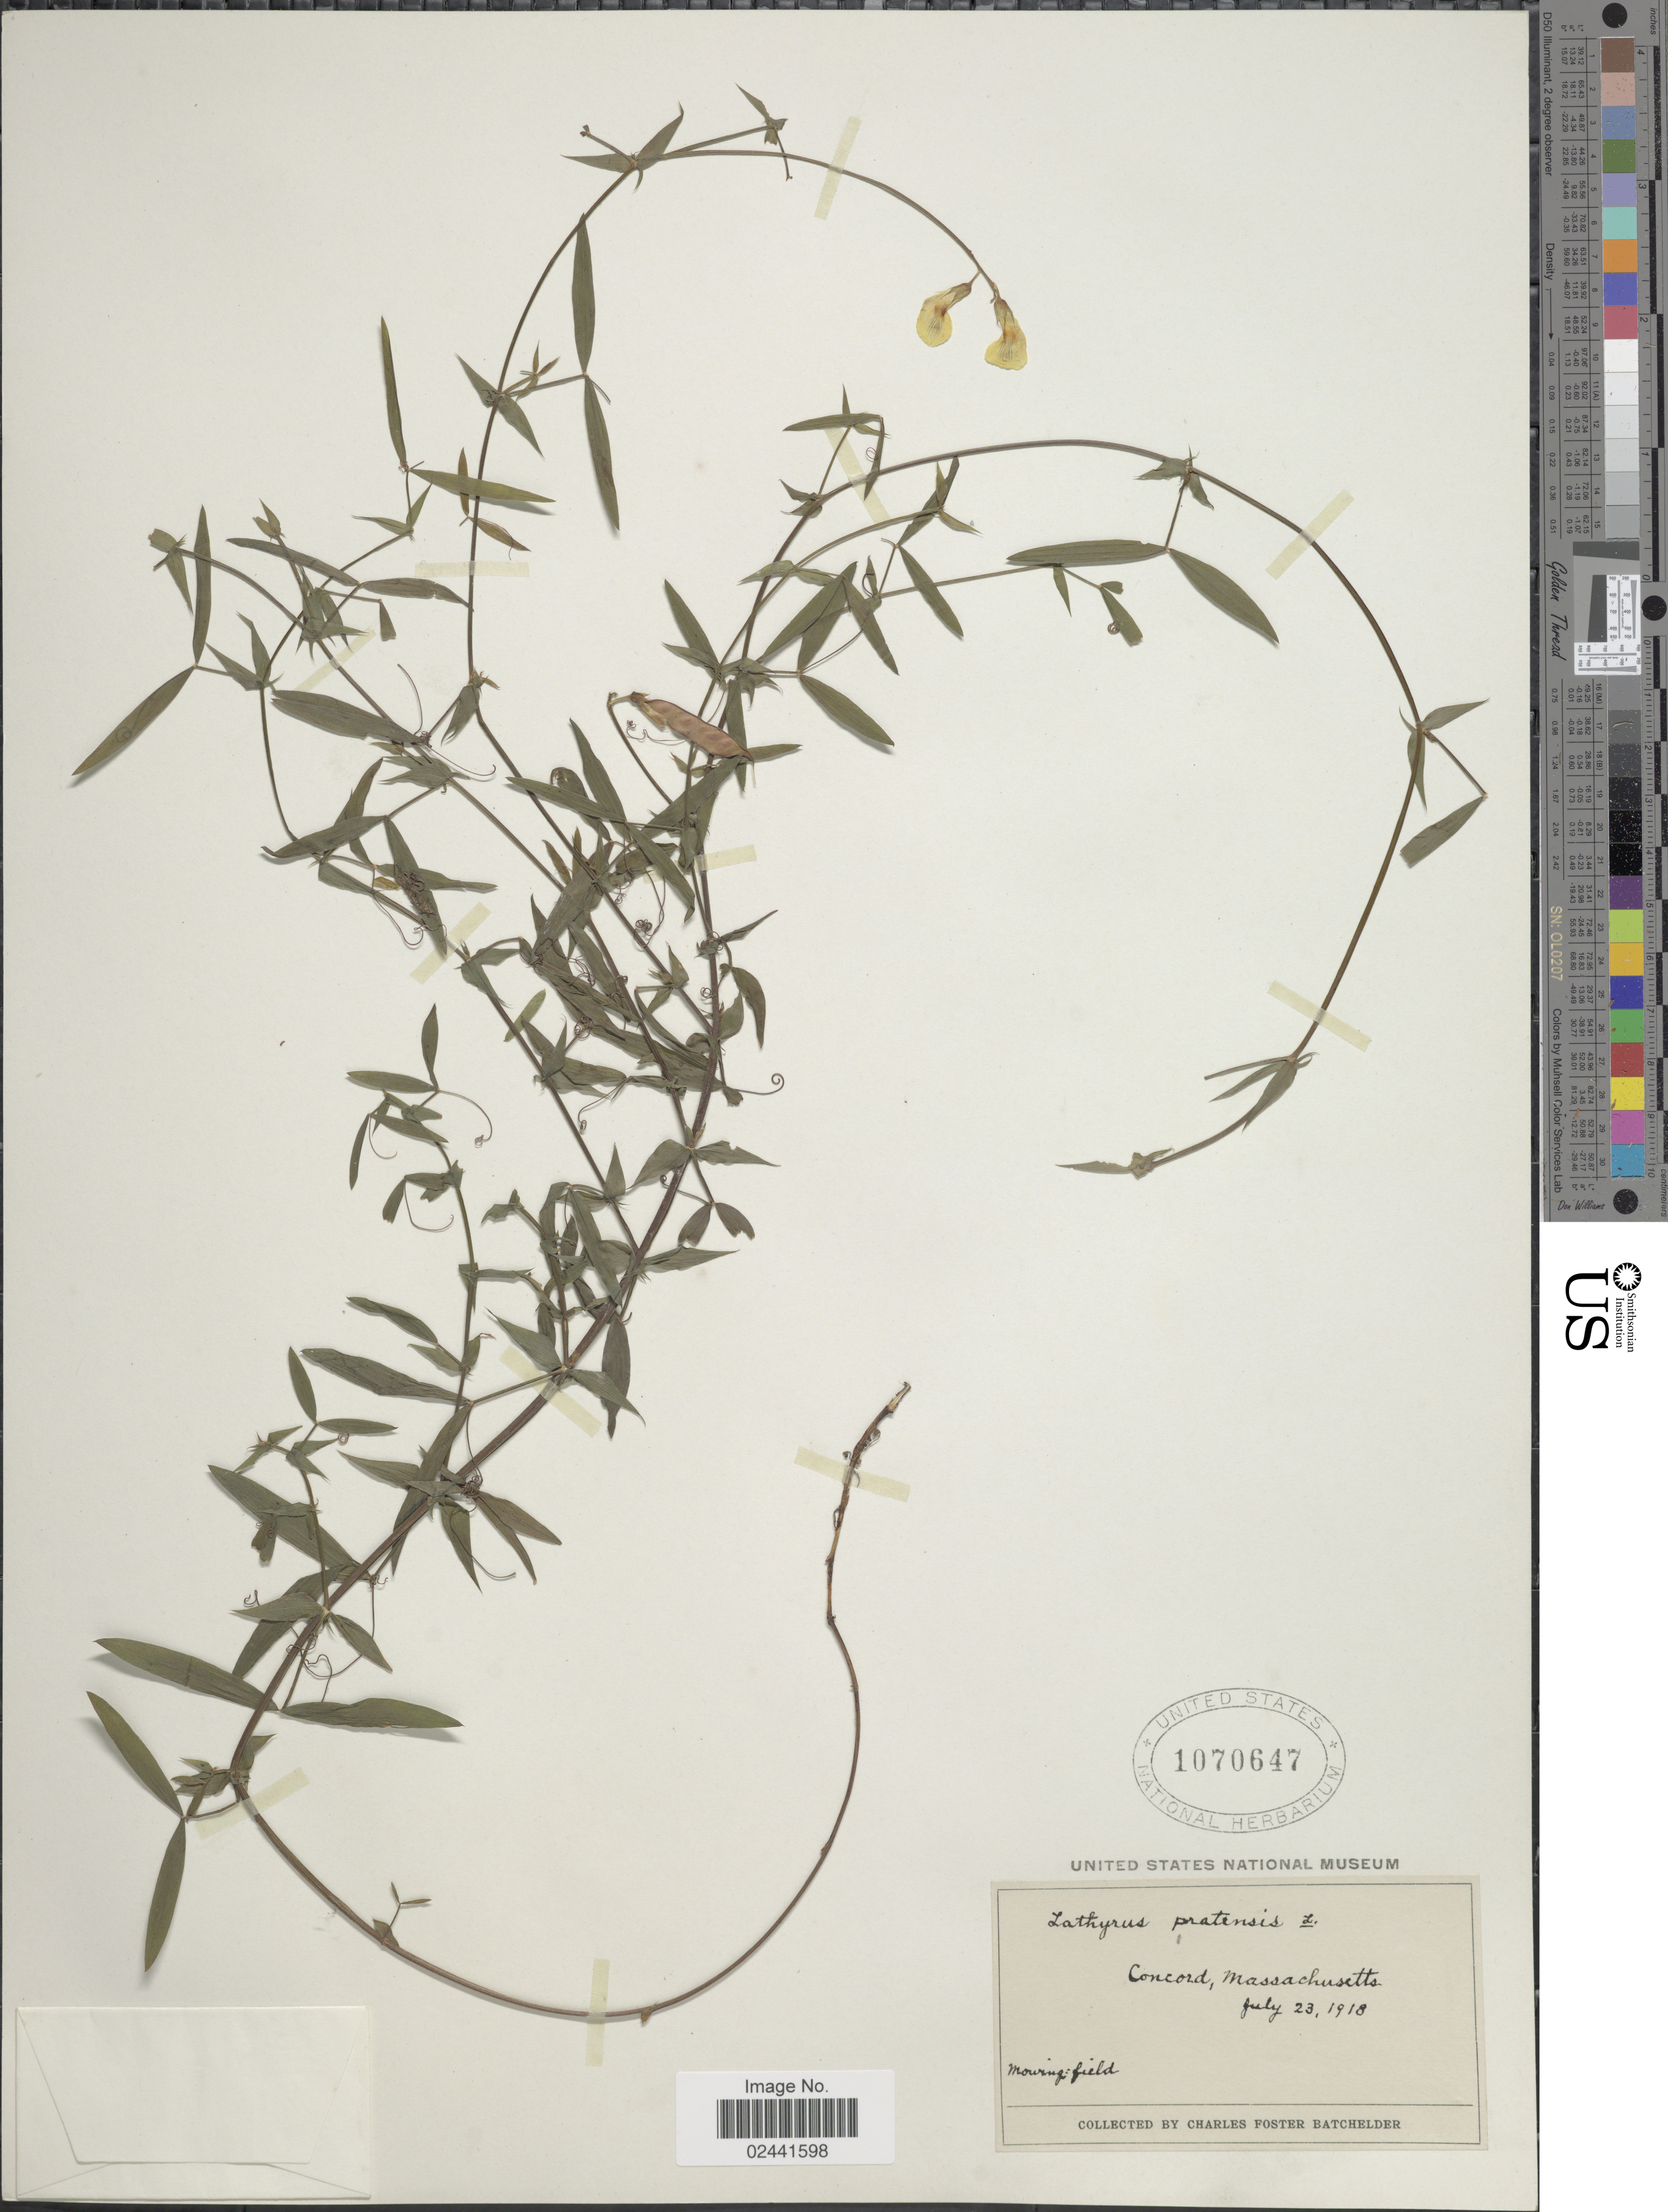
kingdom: Plantae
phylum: Tracheophyta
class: Magnoliopsida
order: Fabales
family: Fabaceae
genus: Lathyrus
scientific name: Lathyrus pratensis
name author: L.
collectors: C. Batchelder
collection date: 1918-07-23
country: United States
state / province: Massachusetts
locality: Concord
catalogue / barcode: US 1070647